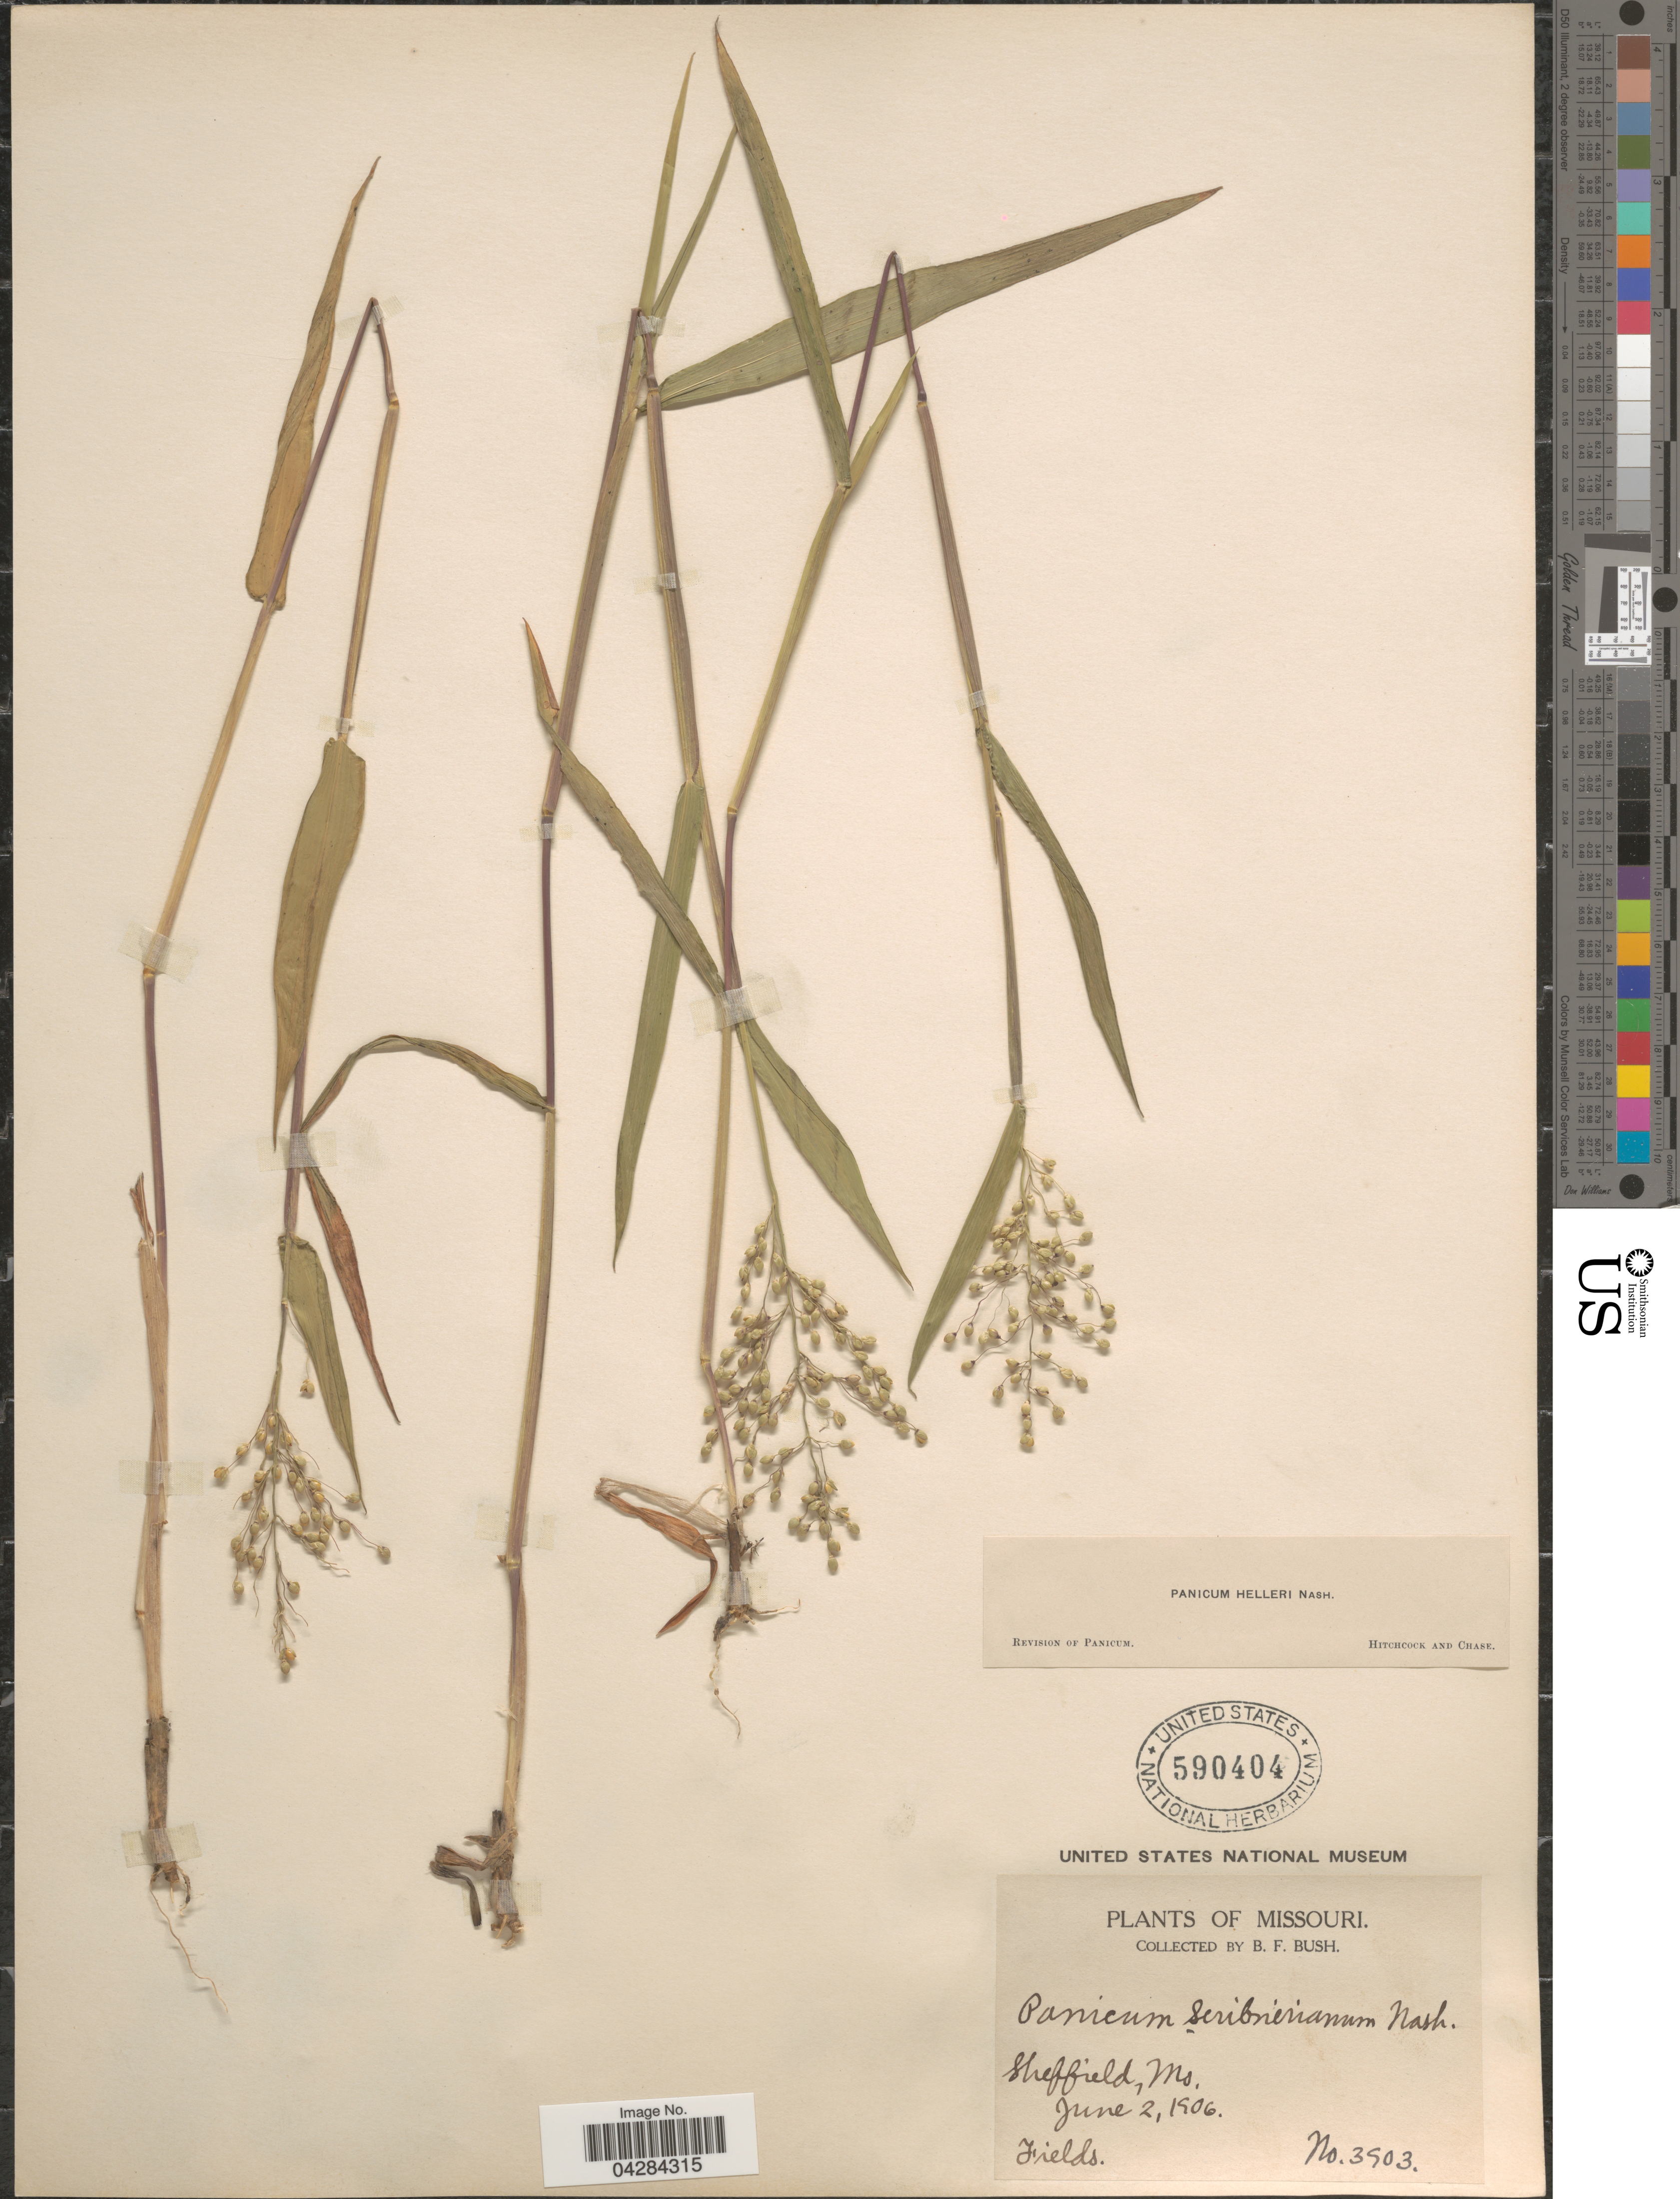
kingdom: Plantae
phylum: Tracheophyta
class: Liliopsida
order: Poales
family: Poaceae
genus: Dichanthelium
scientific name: Dichanthelium oligosanthes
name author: (Schult.) Gould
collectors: B. F. Bush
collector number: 3903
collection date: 1906-06-02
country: United States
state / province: Missouri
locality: Sheffield. Fields.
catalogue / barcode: US 590404